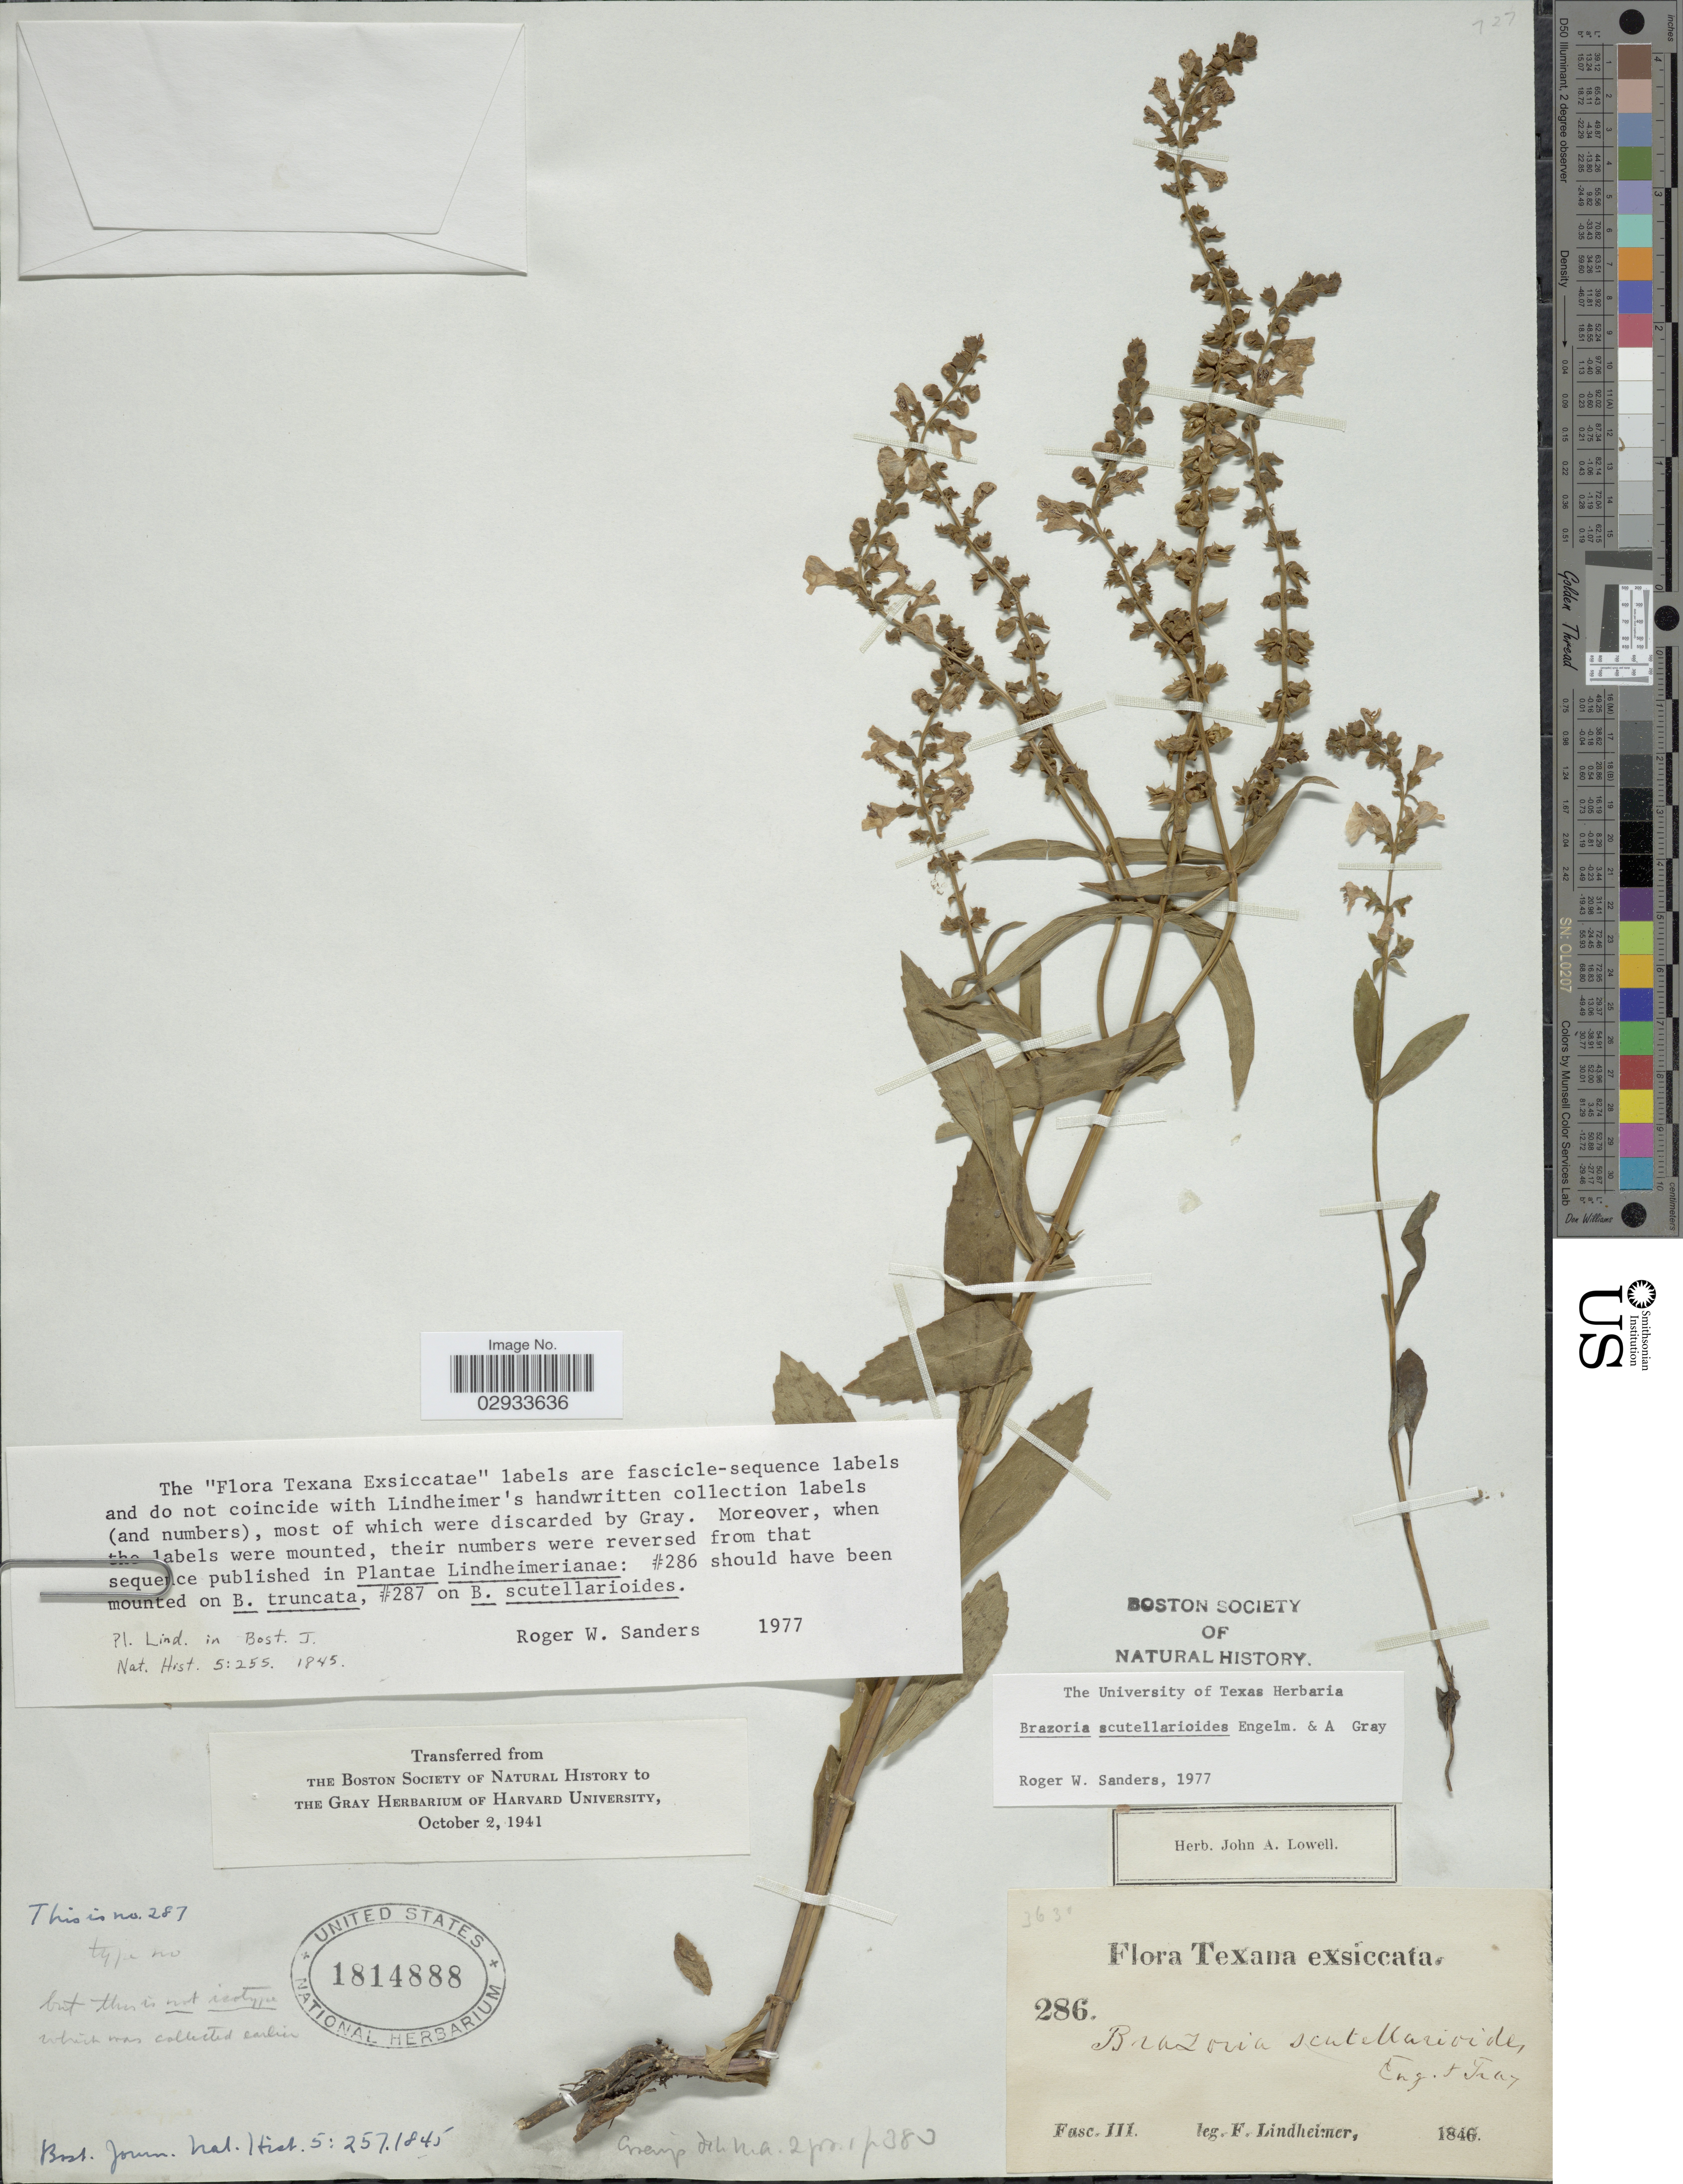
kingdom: Plantae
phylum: Tracheophyta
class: Magnoliopsida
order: Lamiales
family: Lamiaceae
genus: Brazoria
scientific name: Brazoria scutellarioides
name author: Engelm. & A. Gray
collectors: F. Lindheimer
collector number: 286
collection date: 1846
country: United States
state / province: Texas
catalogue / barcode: US 1814888